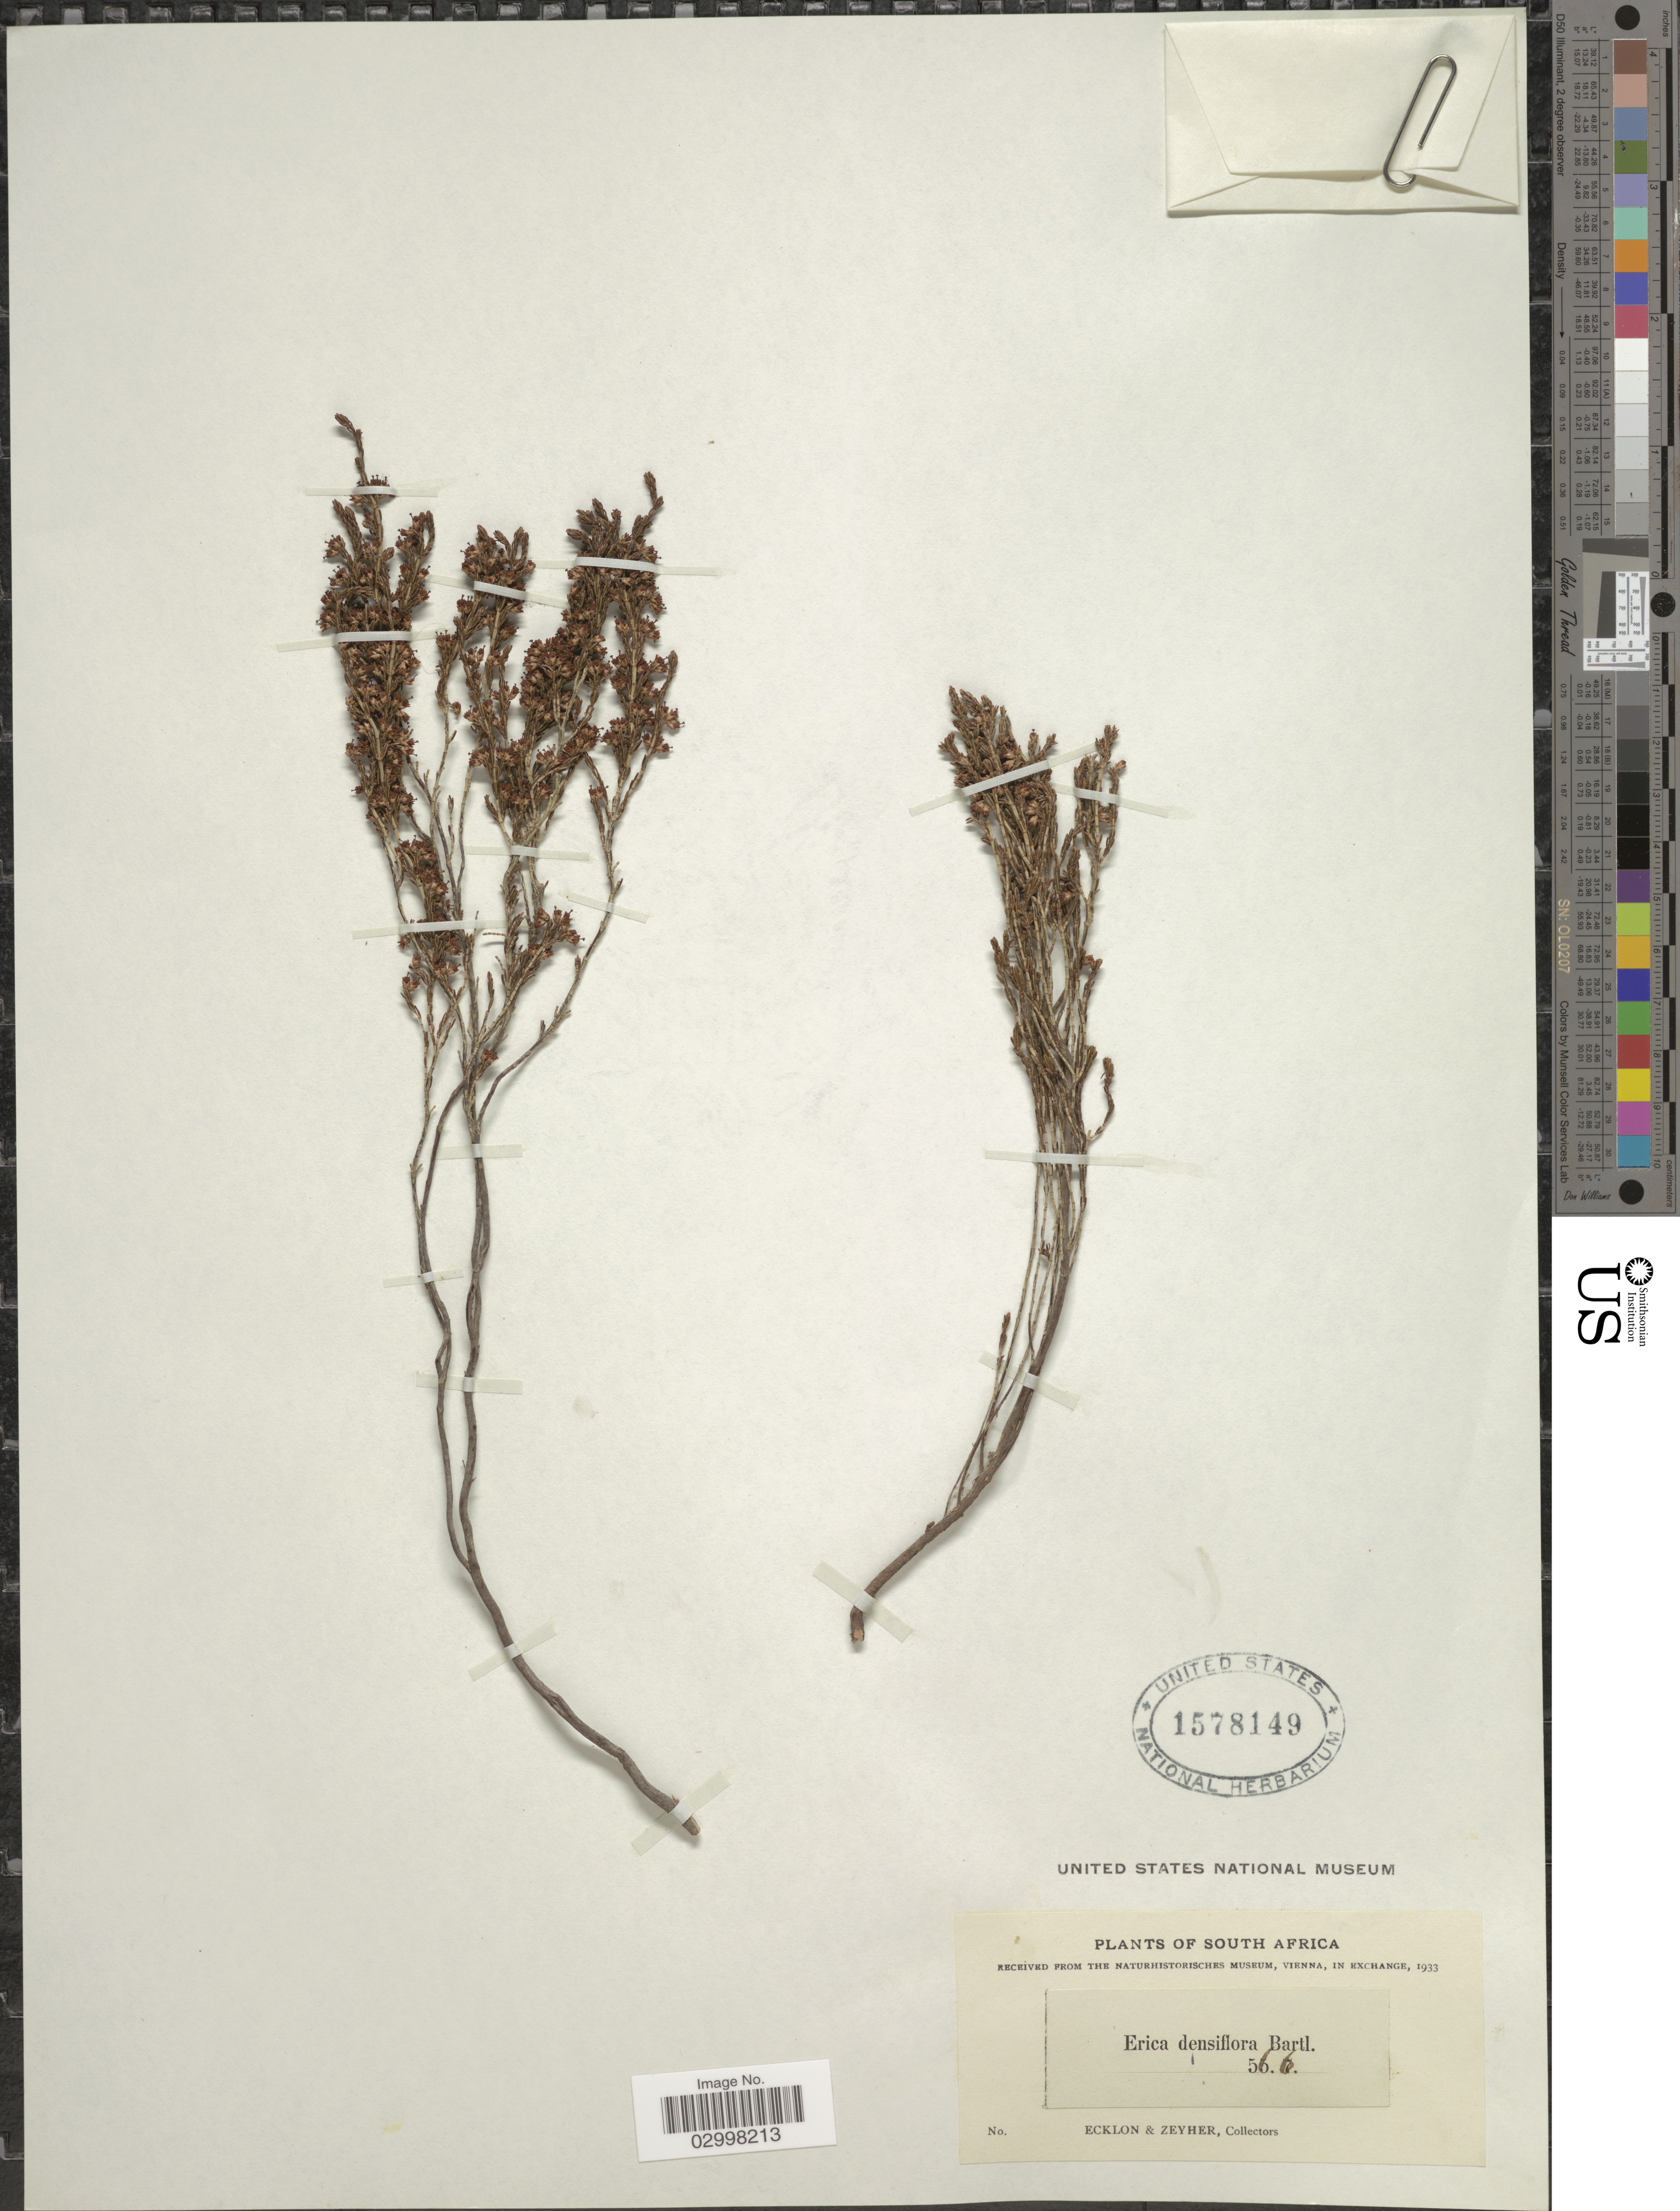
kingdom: Plantae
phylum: Tracheophyta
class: Magnoliopsida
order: Ericales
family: Ericaceae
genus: Erica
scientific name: Erica densiflora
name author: Bartl.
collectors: -. Ecklon & -. Zeyher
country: South Africa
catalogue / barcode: US 1578149